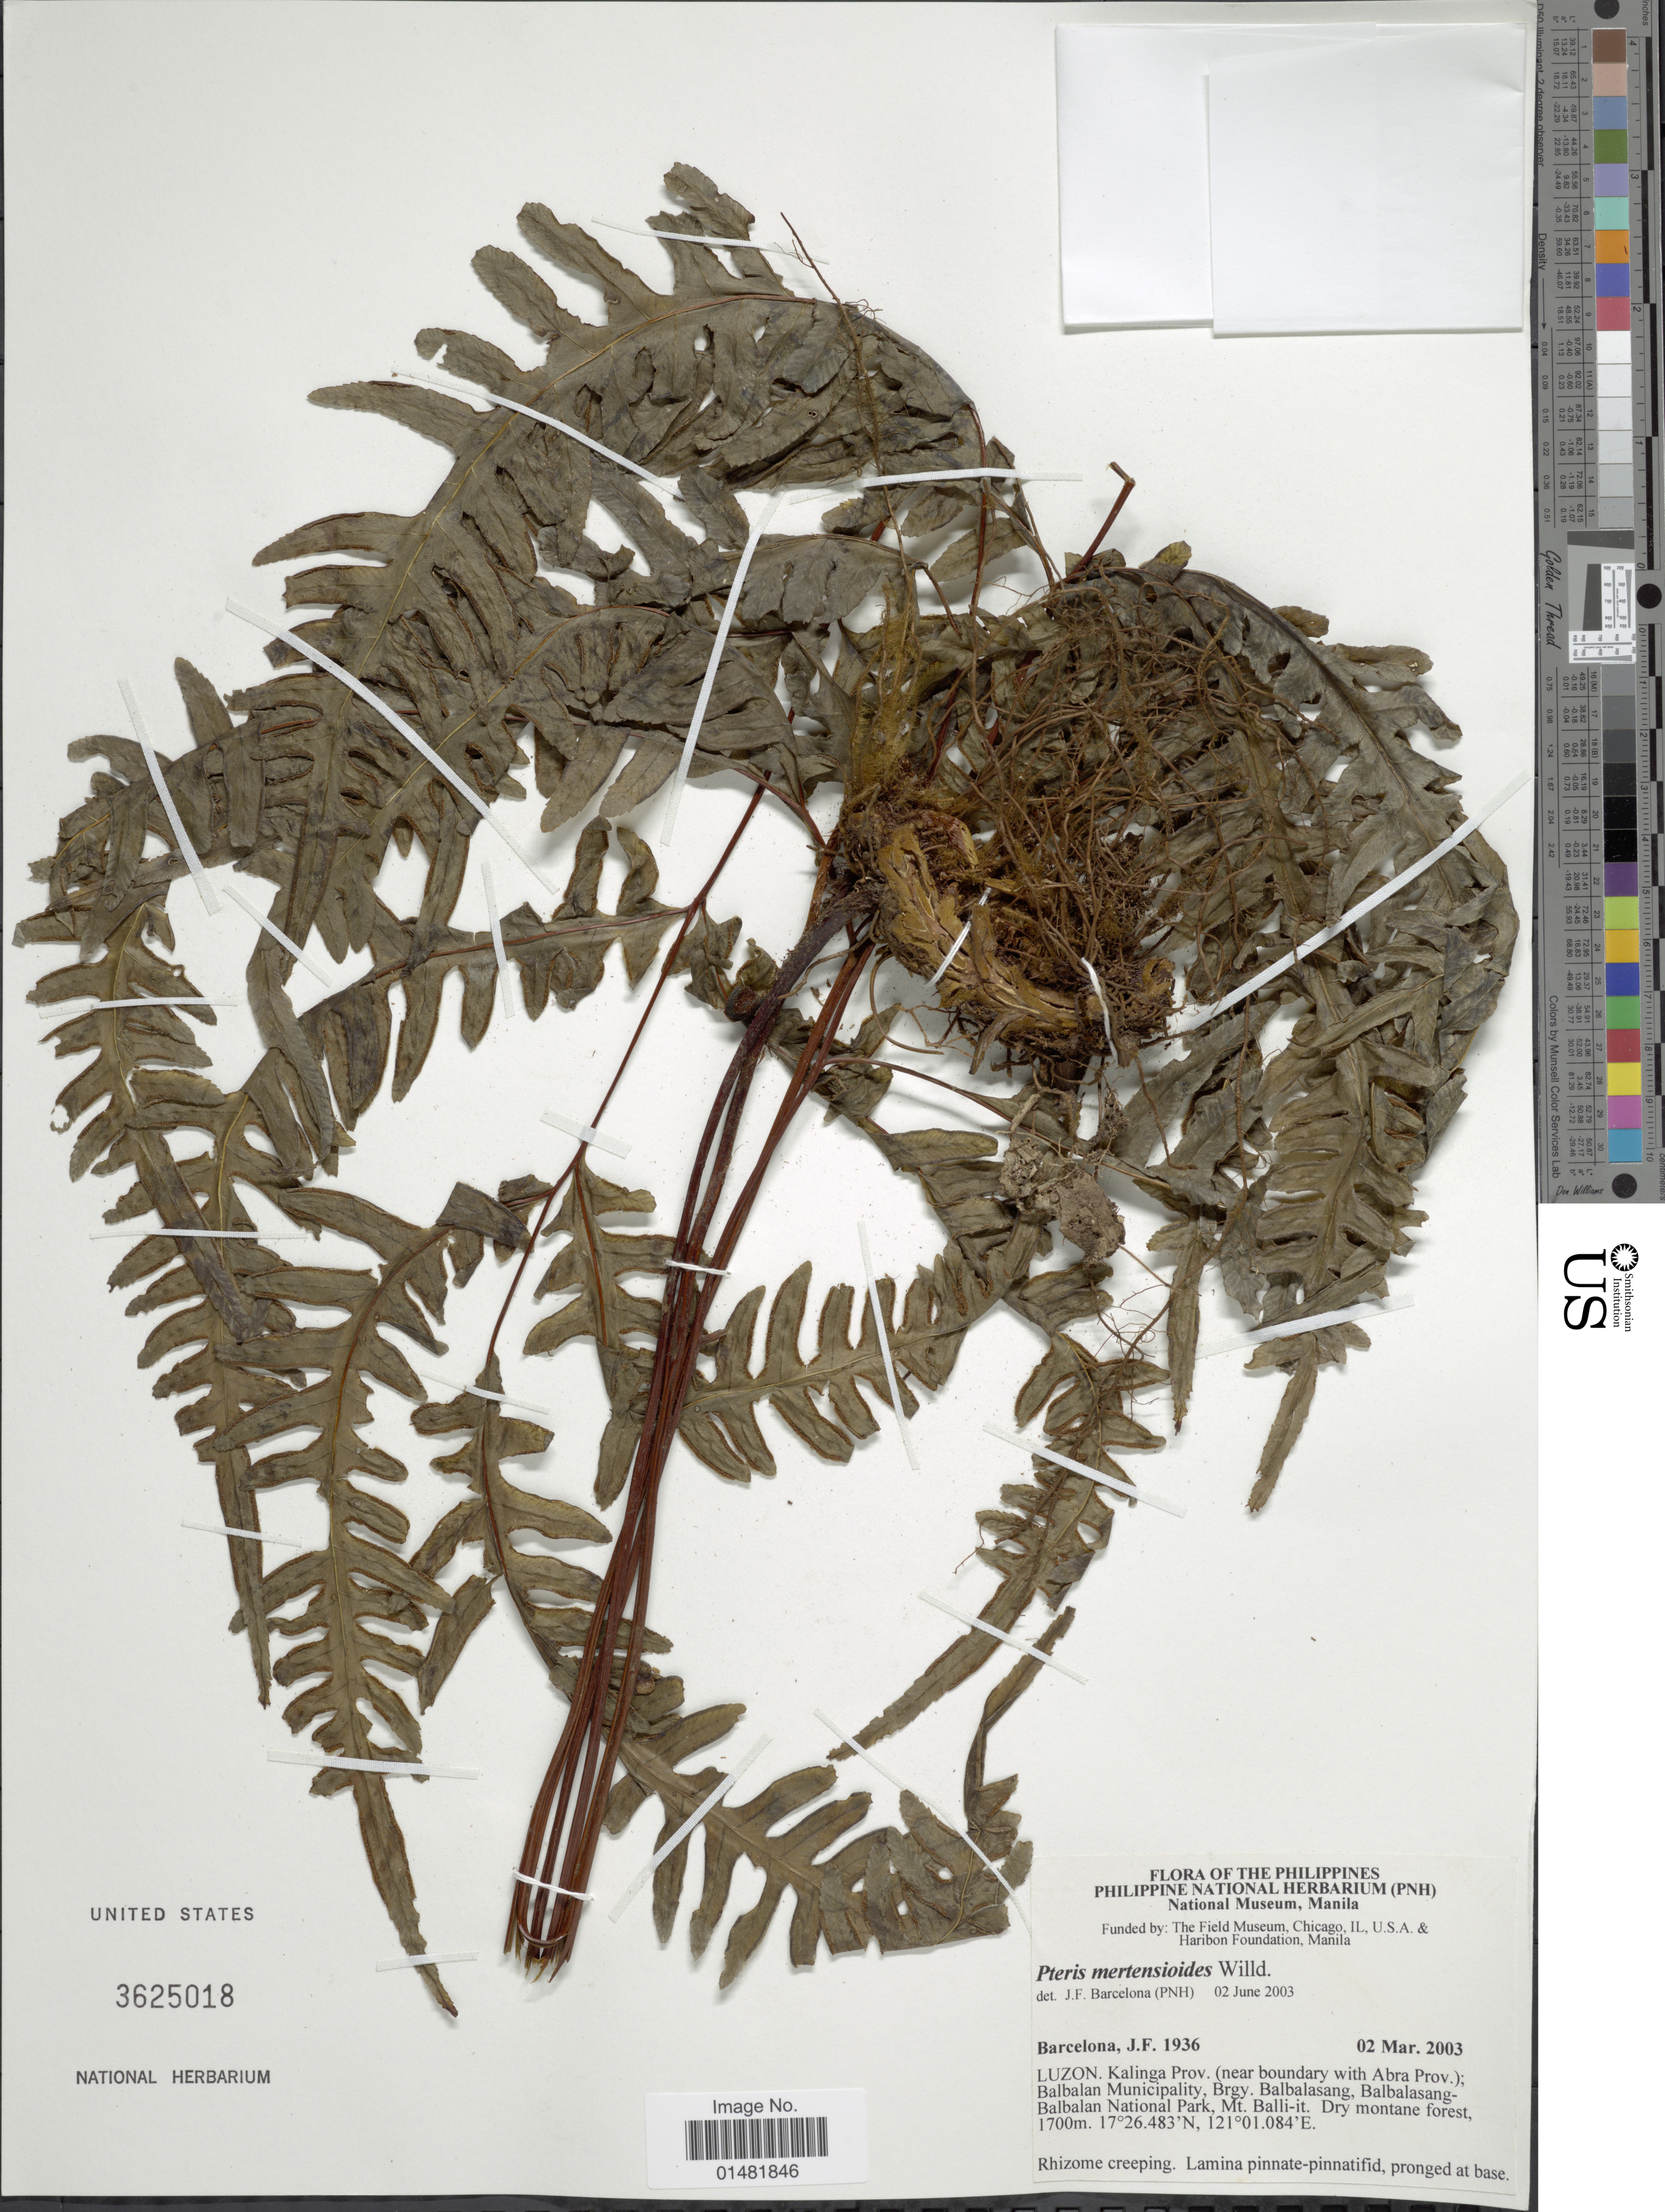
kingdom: Plantae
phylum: Tracheophyta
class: Polypodiopsida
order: Polypodiales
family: Pteridaceae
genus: Pteris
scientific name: Pteris mertensioides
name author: Willd.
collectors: J. F. Barcelona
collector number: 1936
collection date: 2003-03-02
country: Philippines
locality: Luzon. Kalinga Prov. (near boundary with Abra Prov.); Balbalan Municipality, Brgy. Balbalasang, Balbalasang-Balbalan National Park, Mt. Balli-it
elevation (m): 1700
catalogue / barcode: US 3625018